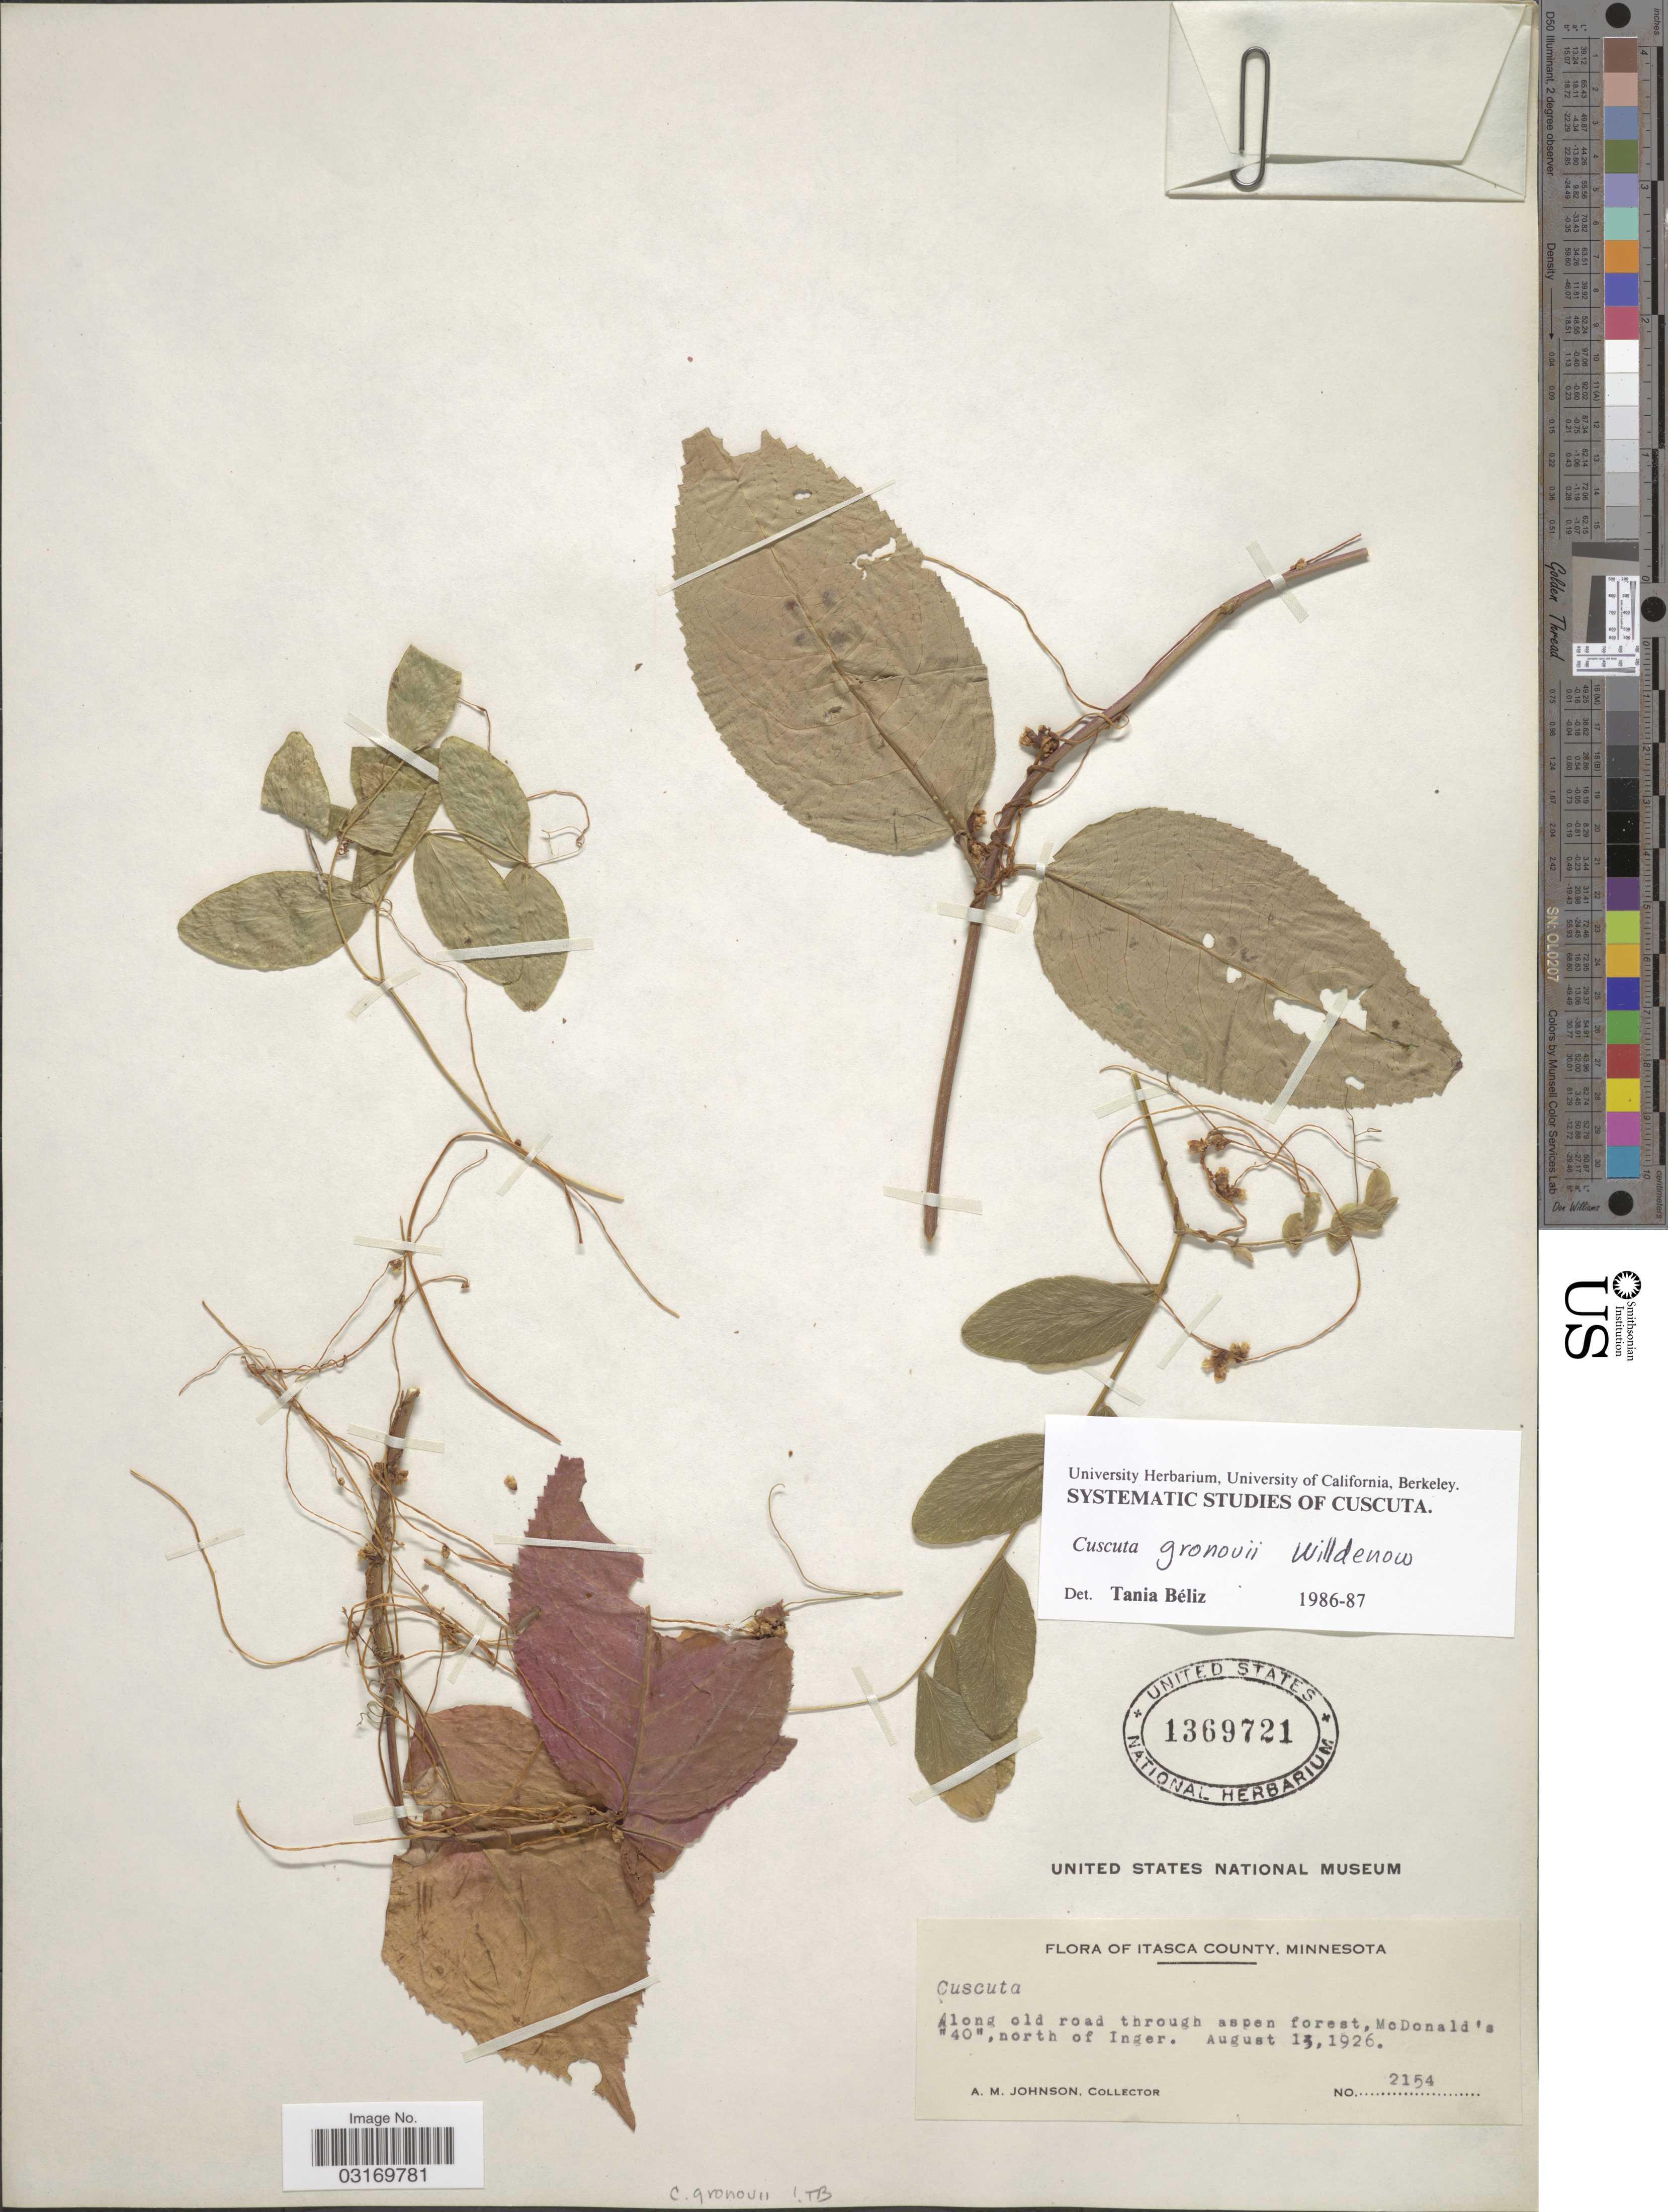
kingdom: Plantae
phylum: Tracheophyta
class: Magnoliopsida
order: Solanales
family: Convolvulaceae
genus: Cuscuta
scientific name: Cuscuta gronovii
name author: Willd. ex Schult.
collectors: A. M. Johnson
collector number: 2154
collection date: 1926-08-13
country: United States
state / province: Minnesota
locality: Itasca County. Along old road through aspen forest, McDonald's "40", north of Inger.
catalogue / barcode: US 1369721